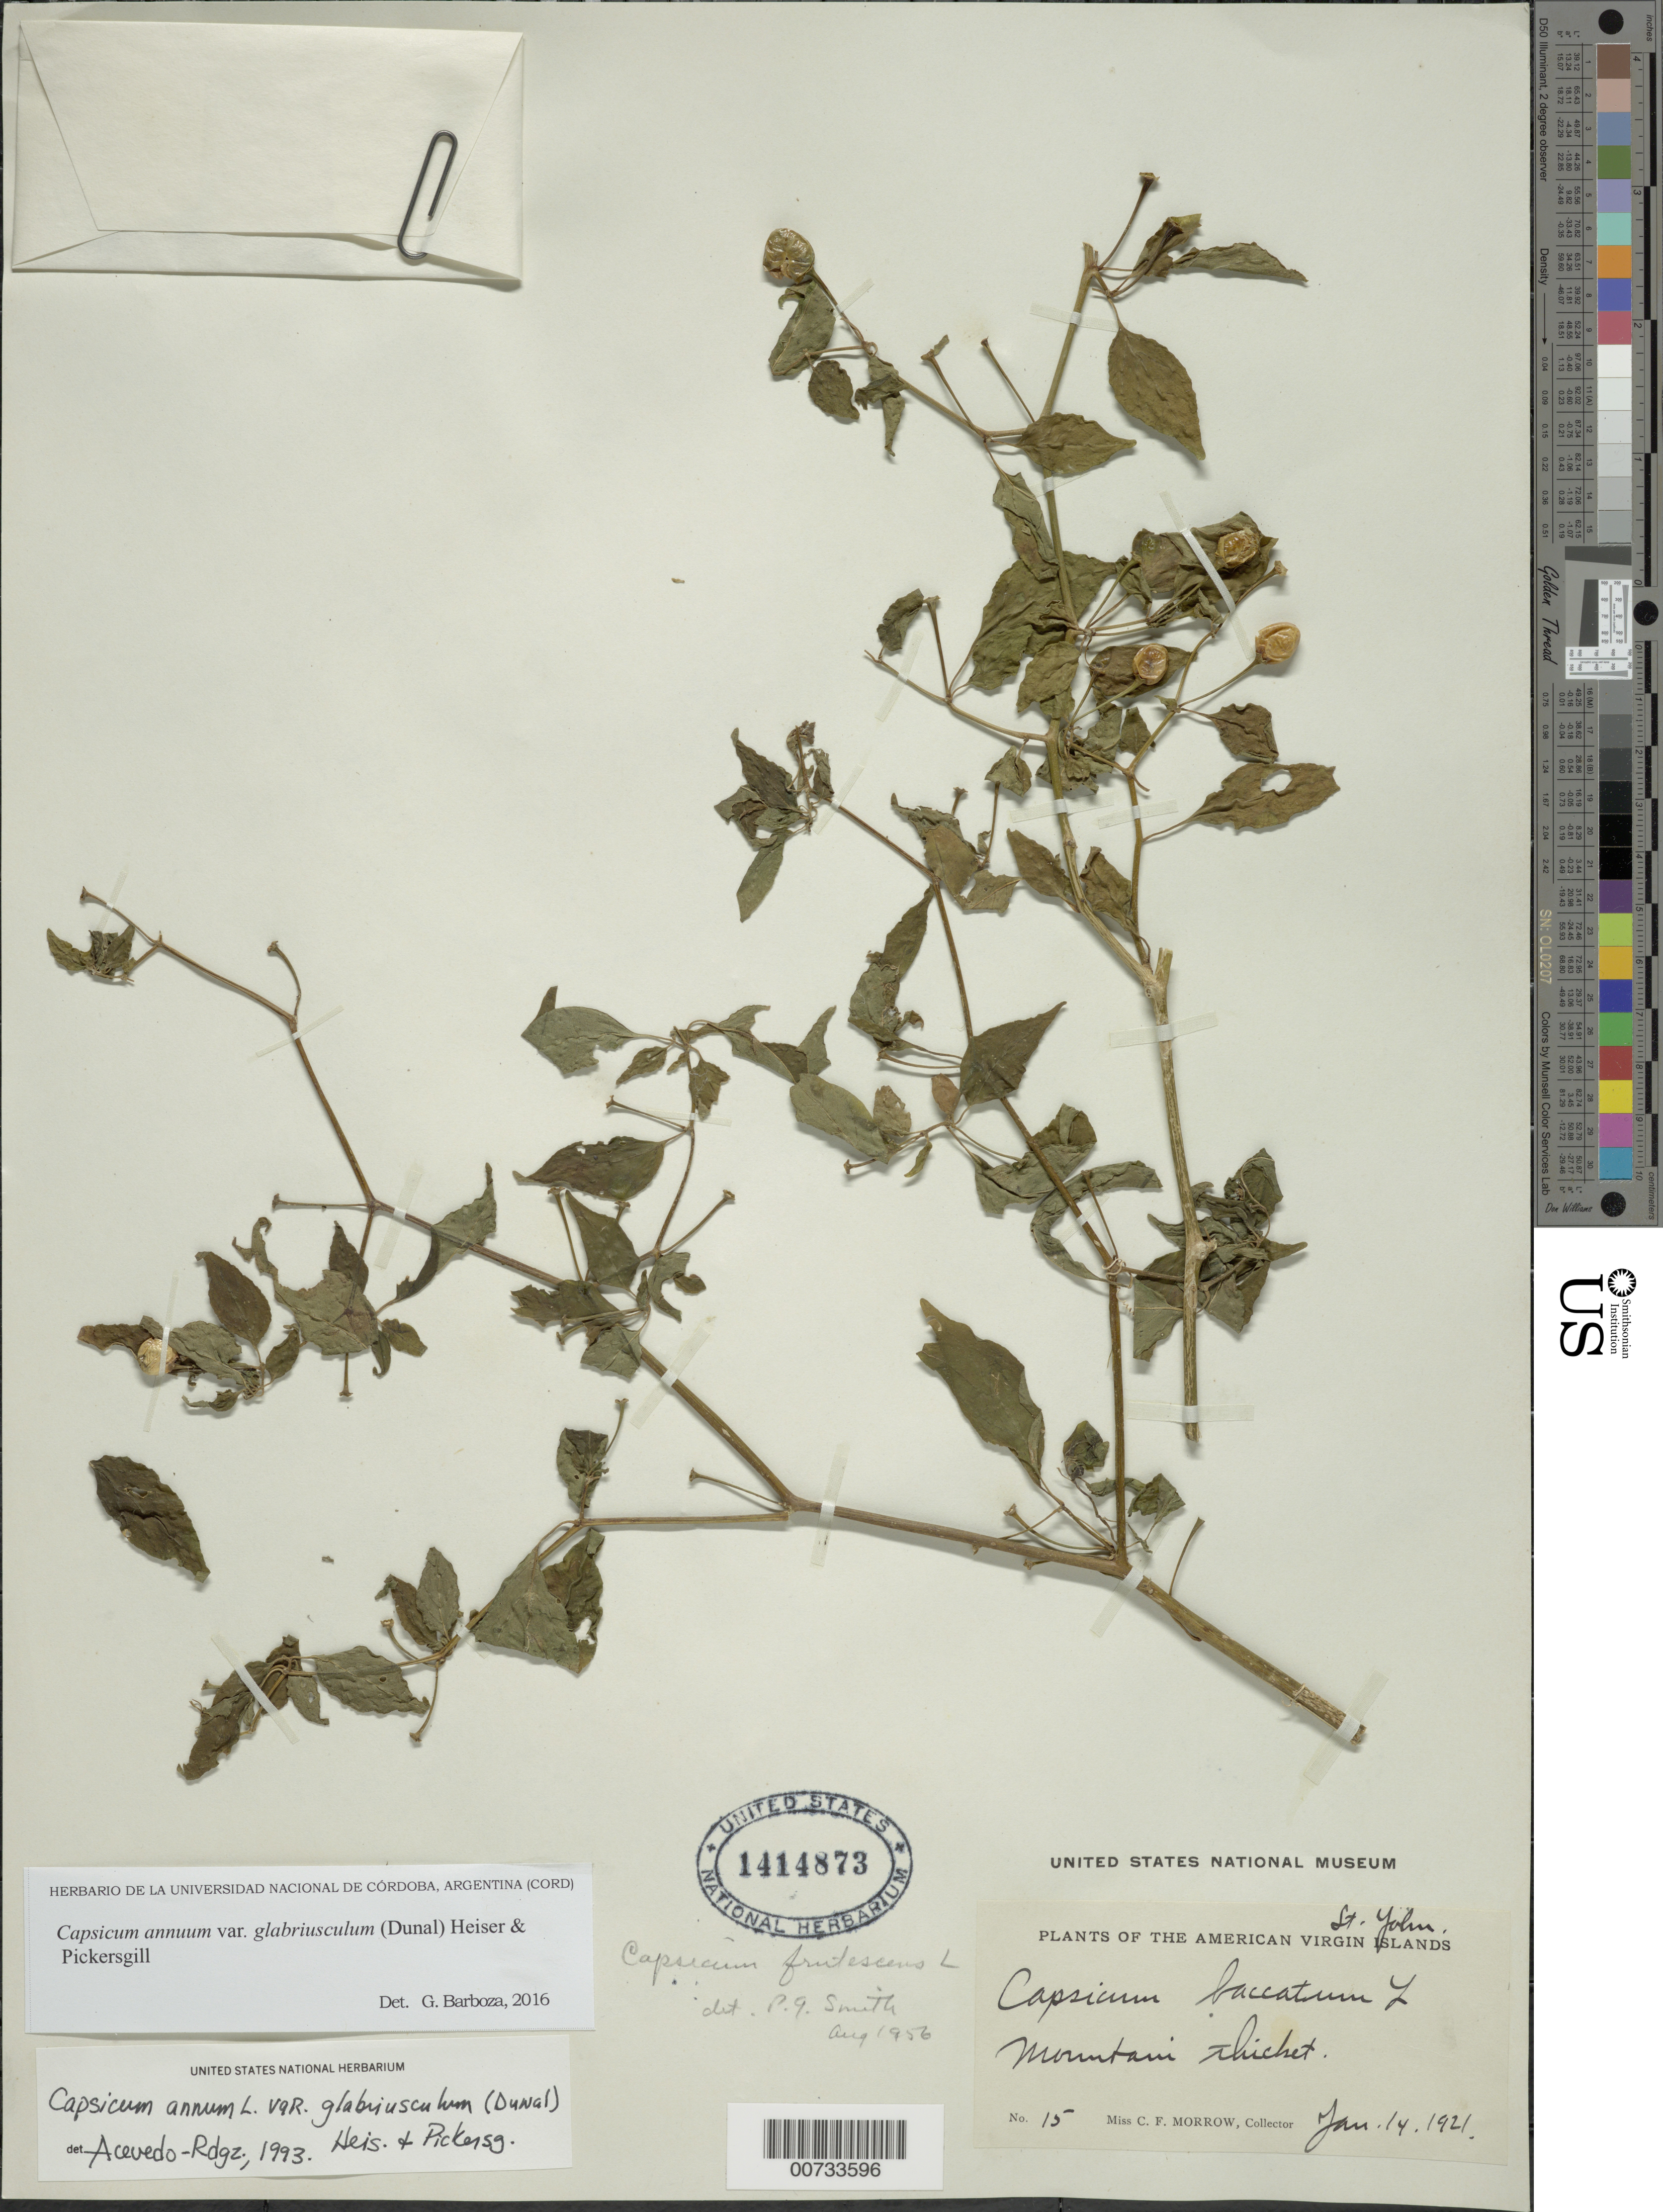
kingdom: Plantae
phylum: Tracheophyta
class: Magnoliopsida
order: Solanales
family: Solanaceae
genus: Capsicum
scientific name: Capsicum annuum var. glabriusculum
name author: (Dunal) Heiser & Pickersgill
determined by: Acevedo-Rodríguez, P., (BOT), Smithsonian Institution - National Museum of Natural History (UNITED STATES)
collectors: C. Morrow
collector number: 15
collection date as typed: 14 Jan 1921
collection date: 1921-01-14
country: U.S. Virgin Islands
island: St. John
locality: St. John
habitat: Mountain thicket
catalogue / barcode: US 1414873